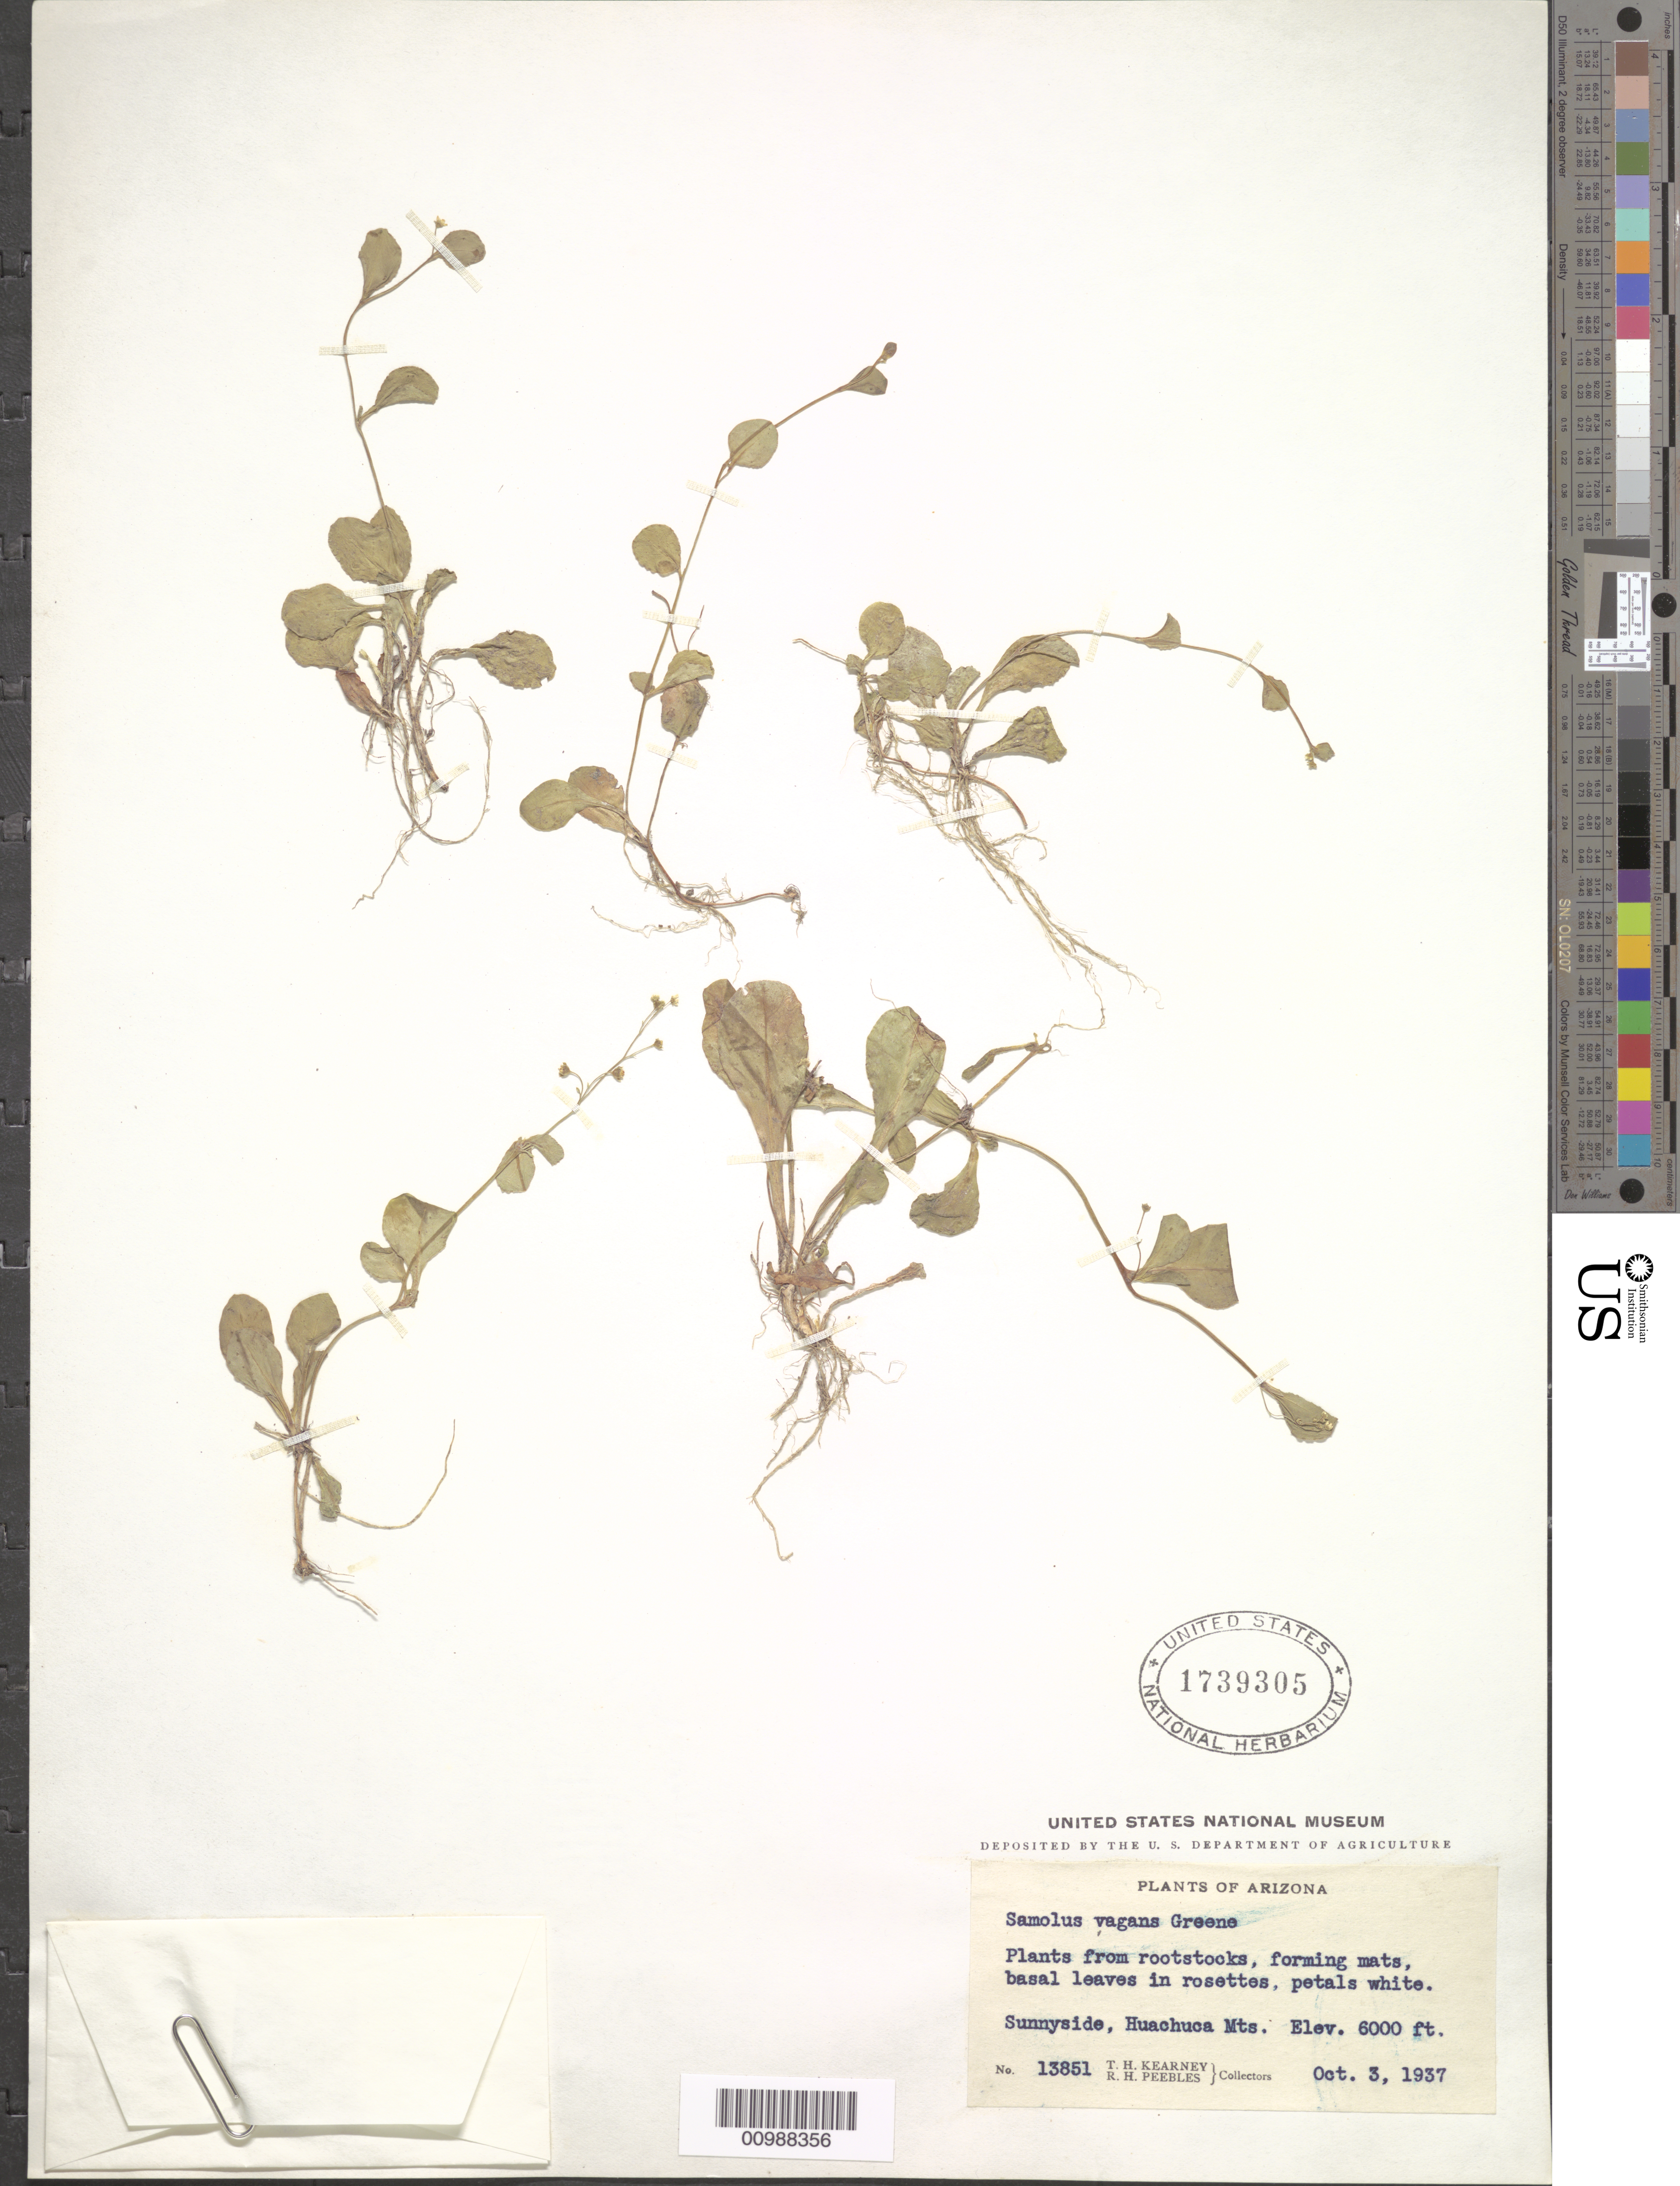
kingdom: Plantae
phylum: Tracheophyta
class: Magnoliopsida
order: Ericales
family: Primulaceae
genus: Samolus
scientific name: Samolus valerandi var. americanus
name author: A. Gray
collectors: T. H. Kearney & R. H. Peebles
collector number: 13851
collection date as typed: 03 Oct 1937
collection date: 1937-10-03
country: United States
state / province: Arizona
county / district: Cochise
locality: Plants from rootstooks, forming mats, basal leaves in rosettes, petals white. Sunnyside, Huachuca Mountains.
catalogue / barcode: US 1739305